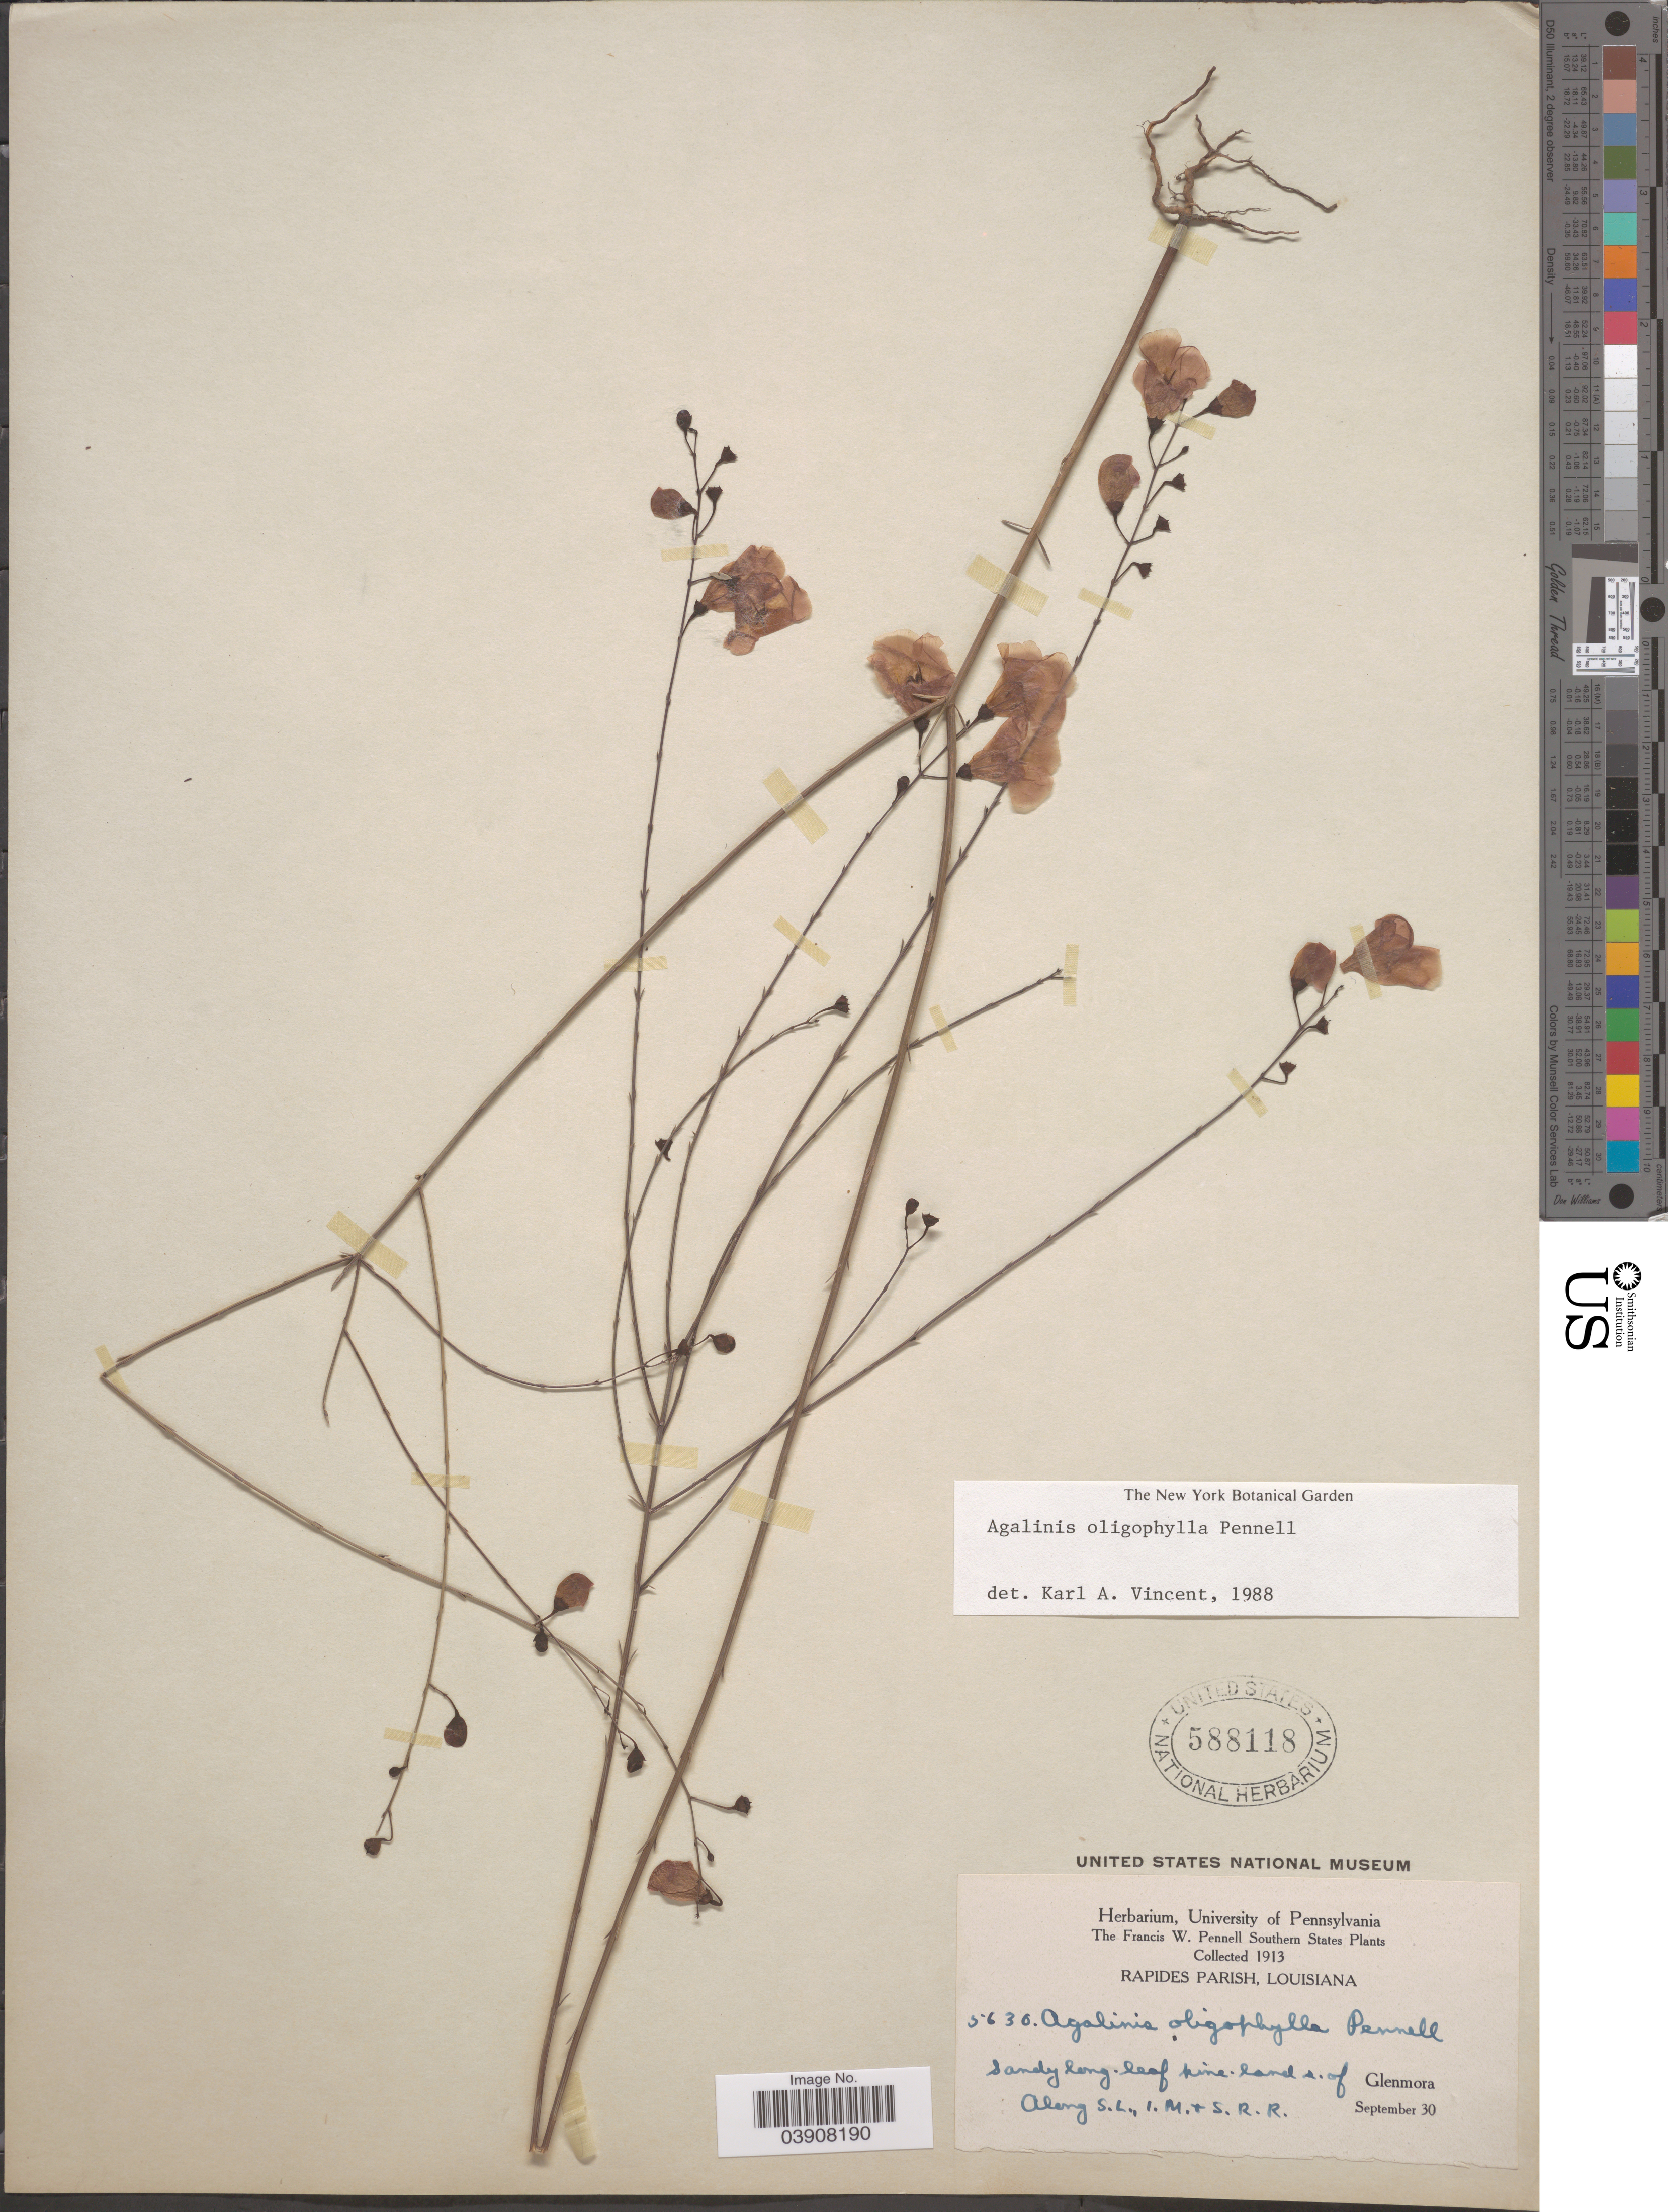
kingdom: Plantae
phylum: Tracheophyta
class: Magnoliopsida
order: Lamiales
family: Orobanchaceae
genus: Agalinis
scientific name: Agalinis oligophylla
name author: Pennell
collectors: F. W. Pennell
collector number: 5630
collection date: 1913-09-30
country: United States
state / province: Louisiana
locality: Southern States. Rapides Parish. Sandy long-leaf pine-land s. of Glenmora. Along S.L., I.M. + S.R.R.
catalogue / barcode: US 588118